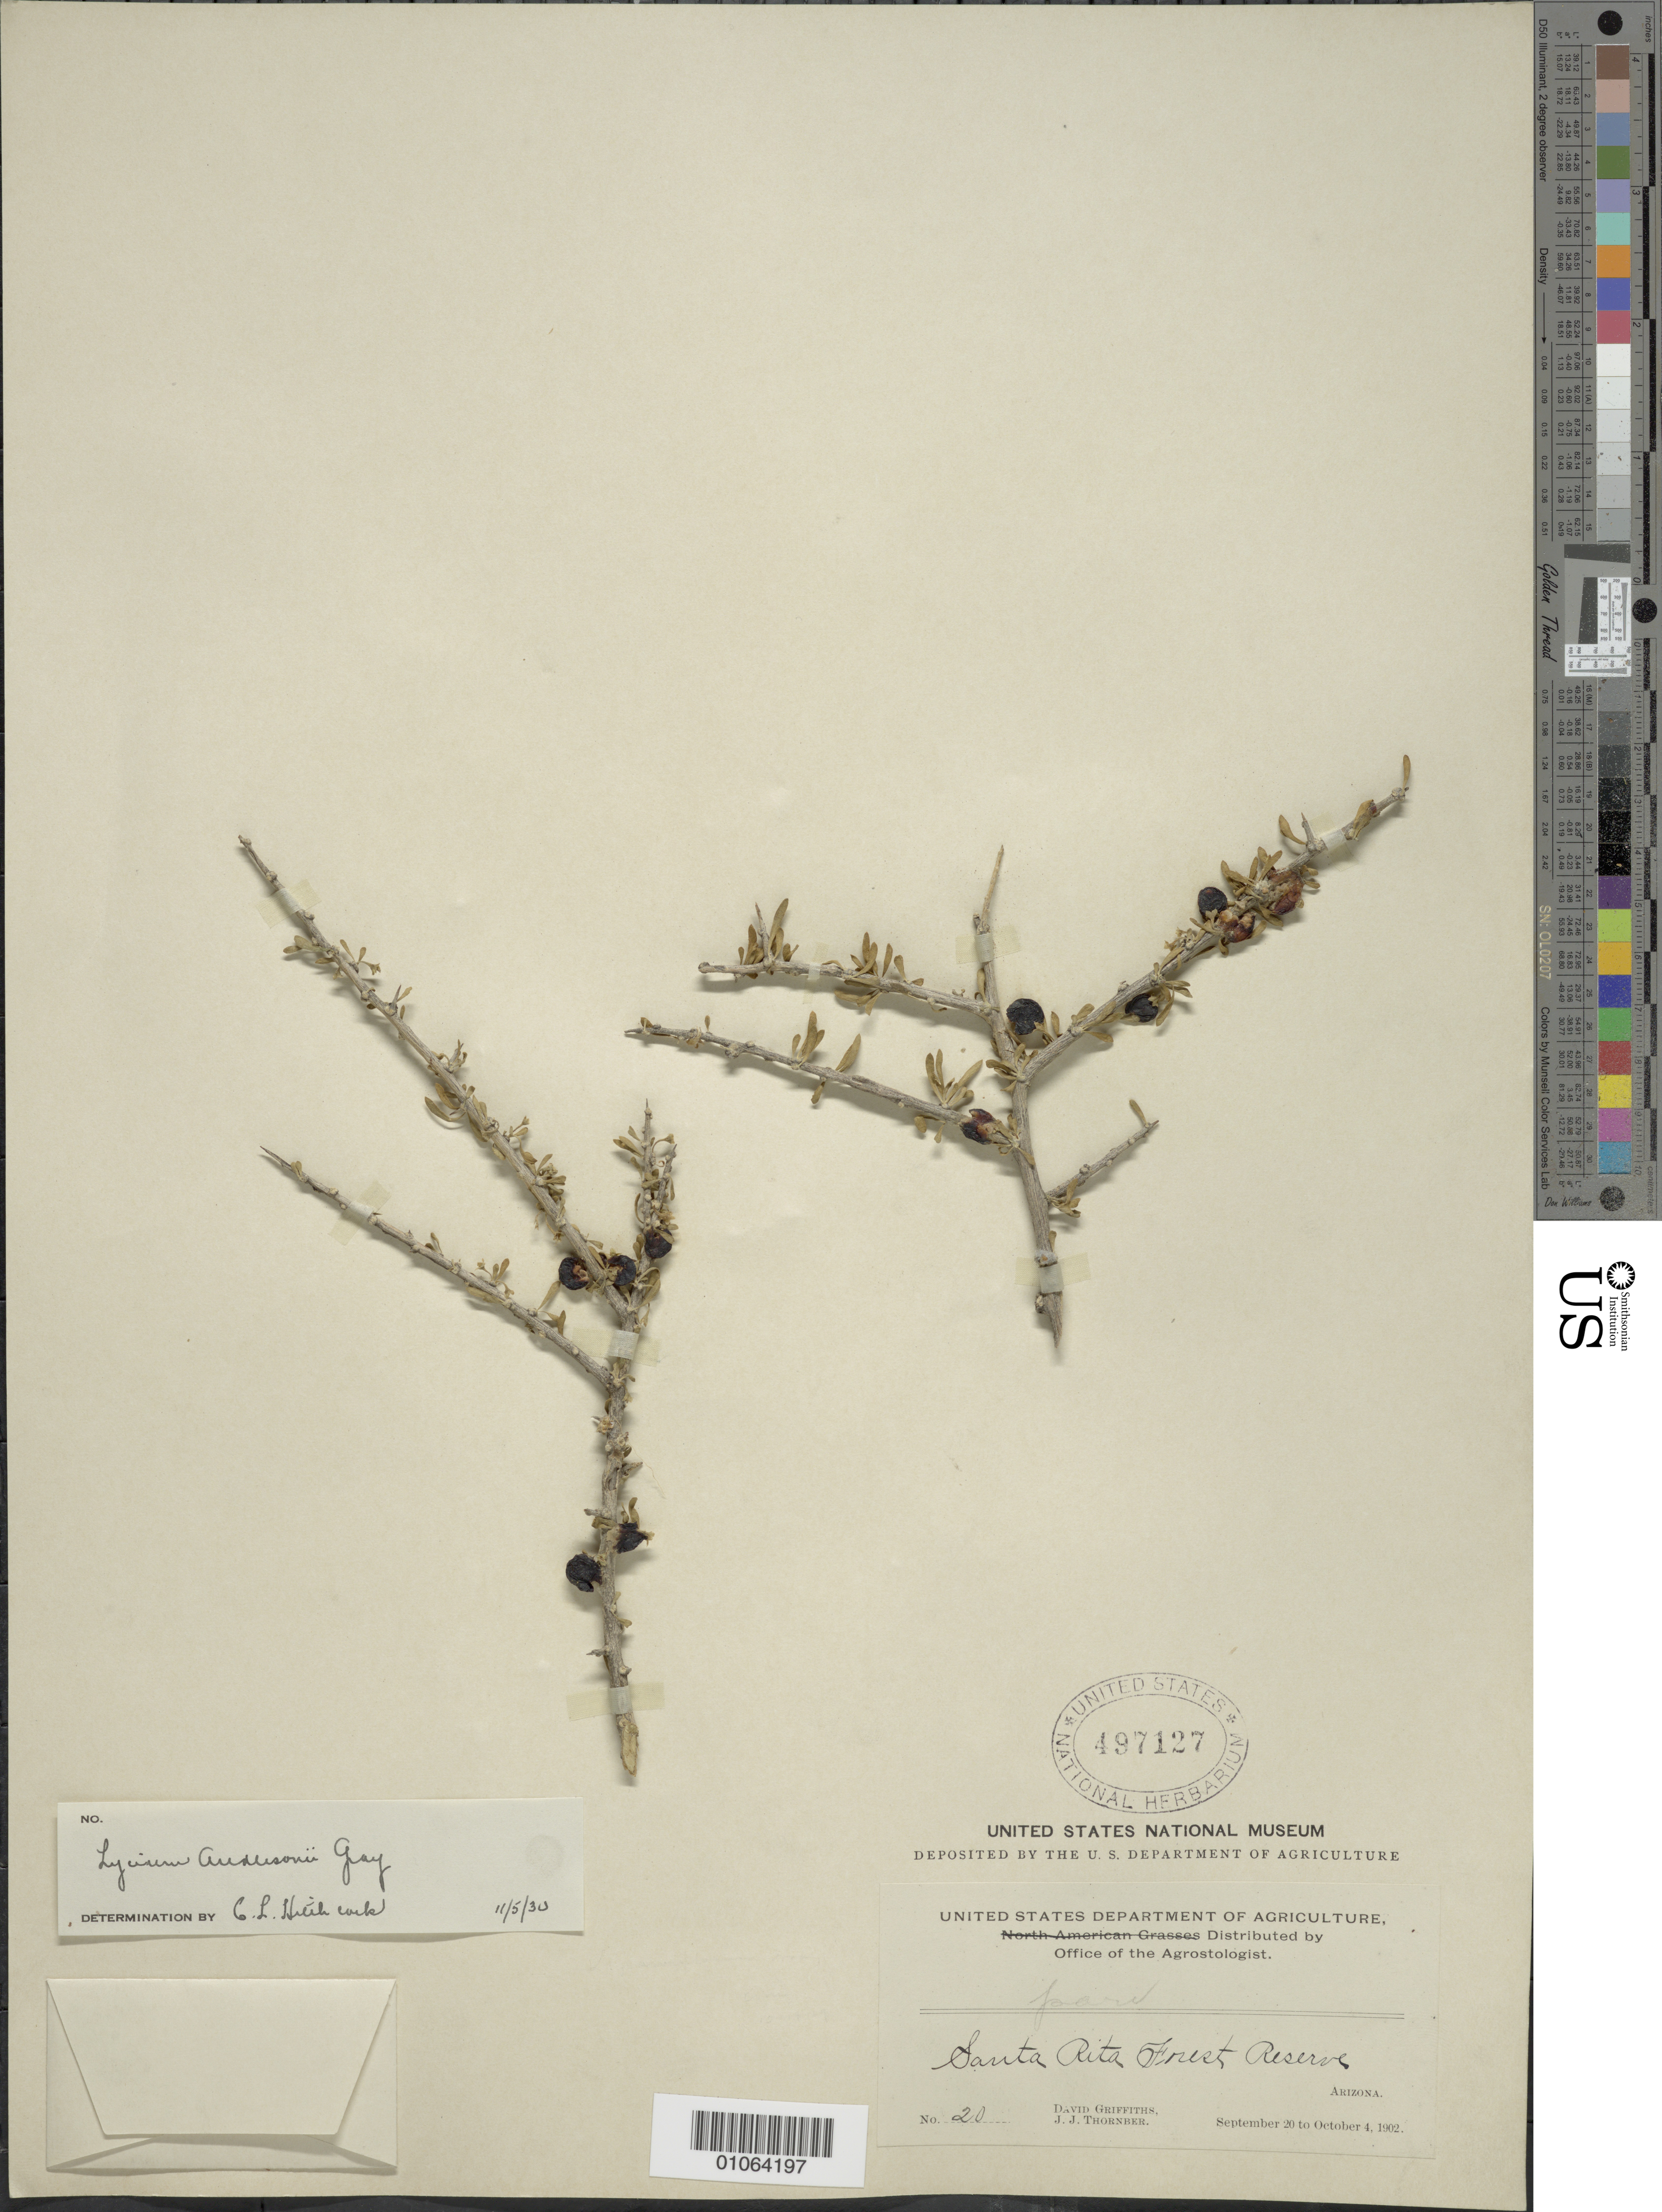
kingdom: Plantae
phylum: Tracheophyta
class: Magnoliopsida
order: Solanales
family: Solanaceae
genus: Lycium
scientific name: Lycium andersonii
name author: A. Gray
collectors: D. Griffiths & J. Thornber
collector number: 20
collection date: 1902-09-20/1902-10-04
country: United States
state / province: Arizona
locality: Santa Rita Forest Reserve.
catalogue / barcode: US 497127